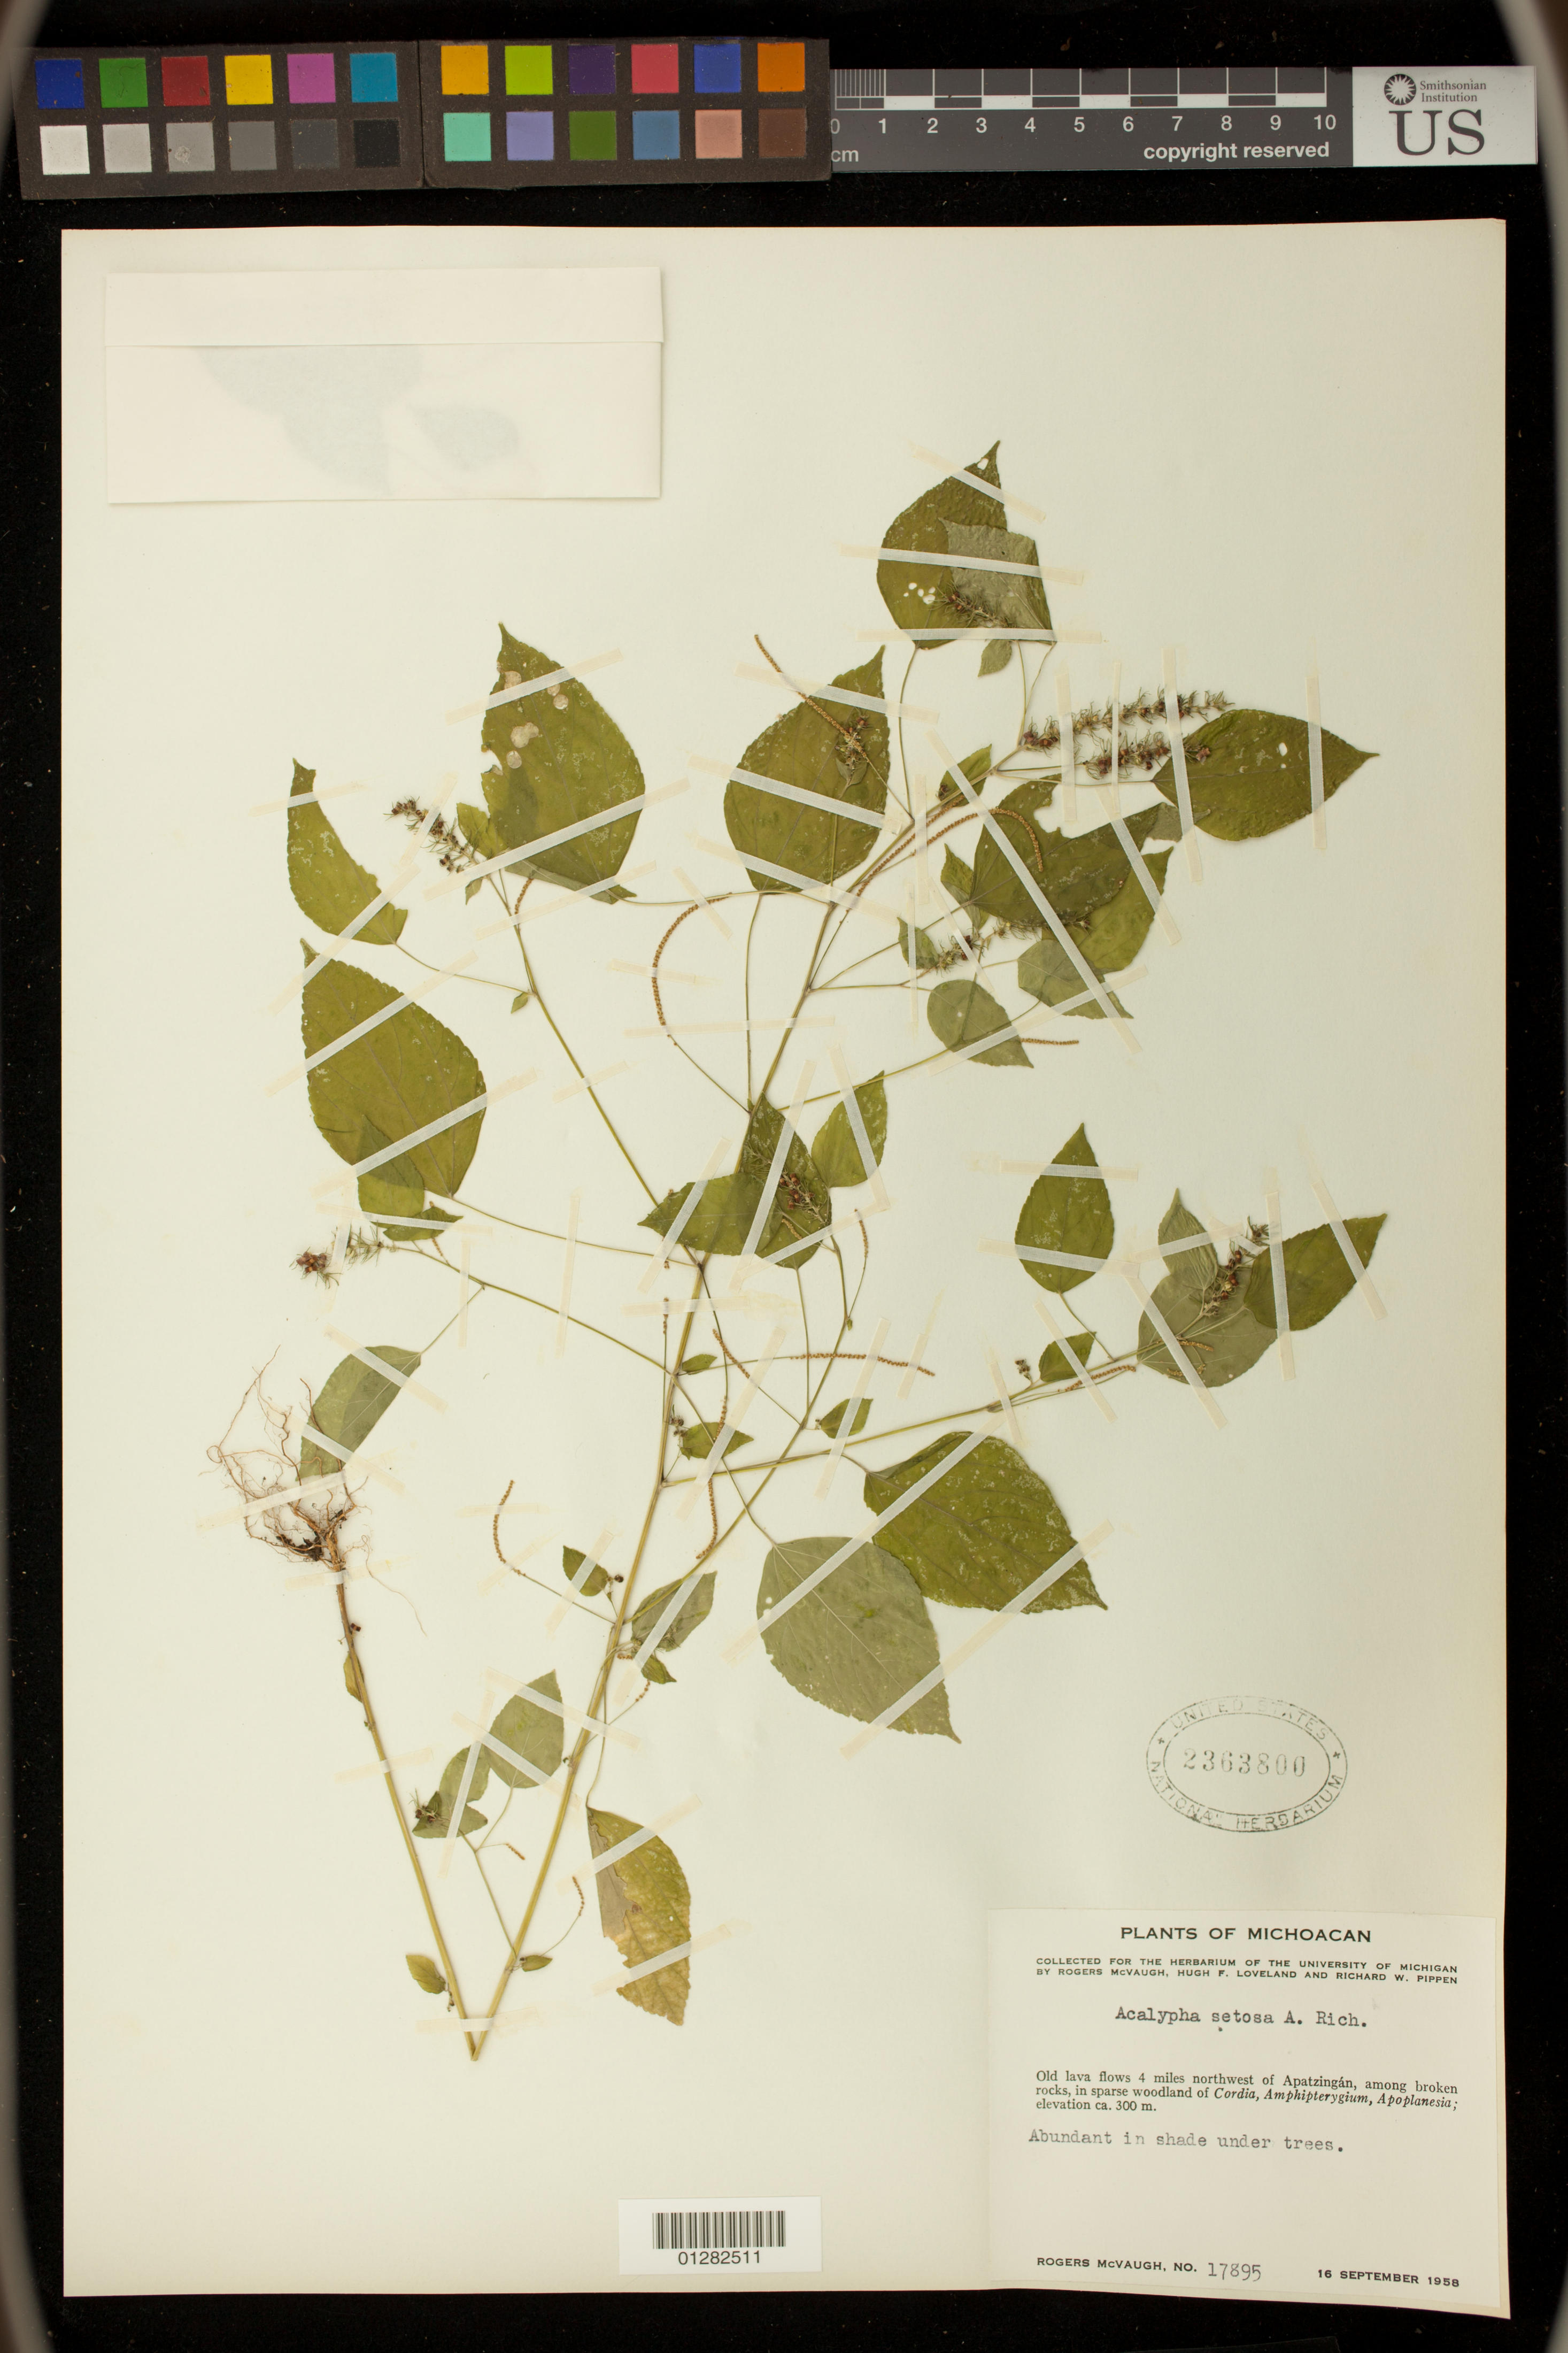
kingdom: Plantae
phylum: Tracheophyta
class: Magnoliopsida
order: Malpighiales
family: Euphorbiaceae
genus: Acalypha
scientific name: Acalypha setosa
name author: A. Rich.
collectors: C. A. Purpus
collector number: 17895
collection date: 1958-09-16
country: Mexico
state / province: Michoacan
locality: Old lava flows 4 miles northwest of Apatzingan, among broken rocks, ins sparse woodland of Cordia, Amphipterygium, Apooplanesit. Abundant in shade under trees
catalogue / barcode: US 2363800